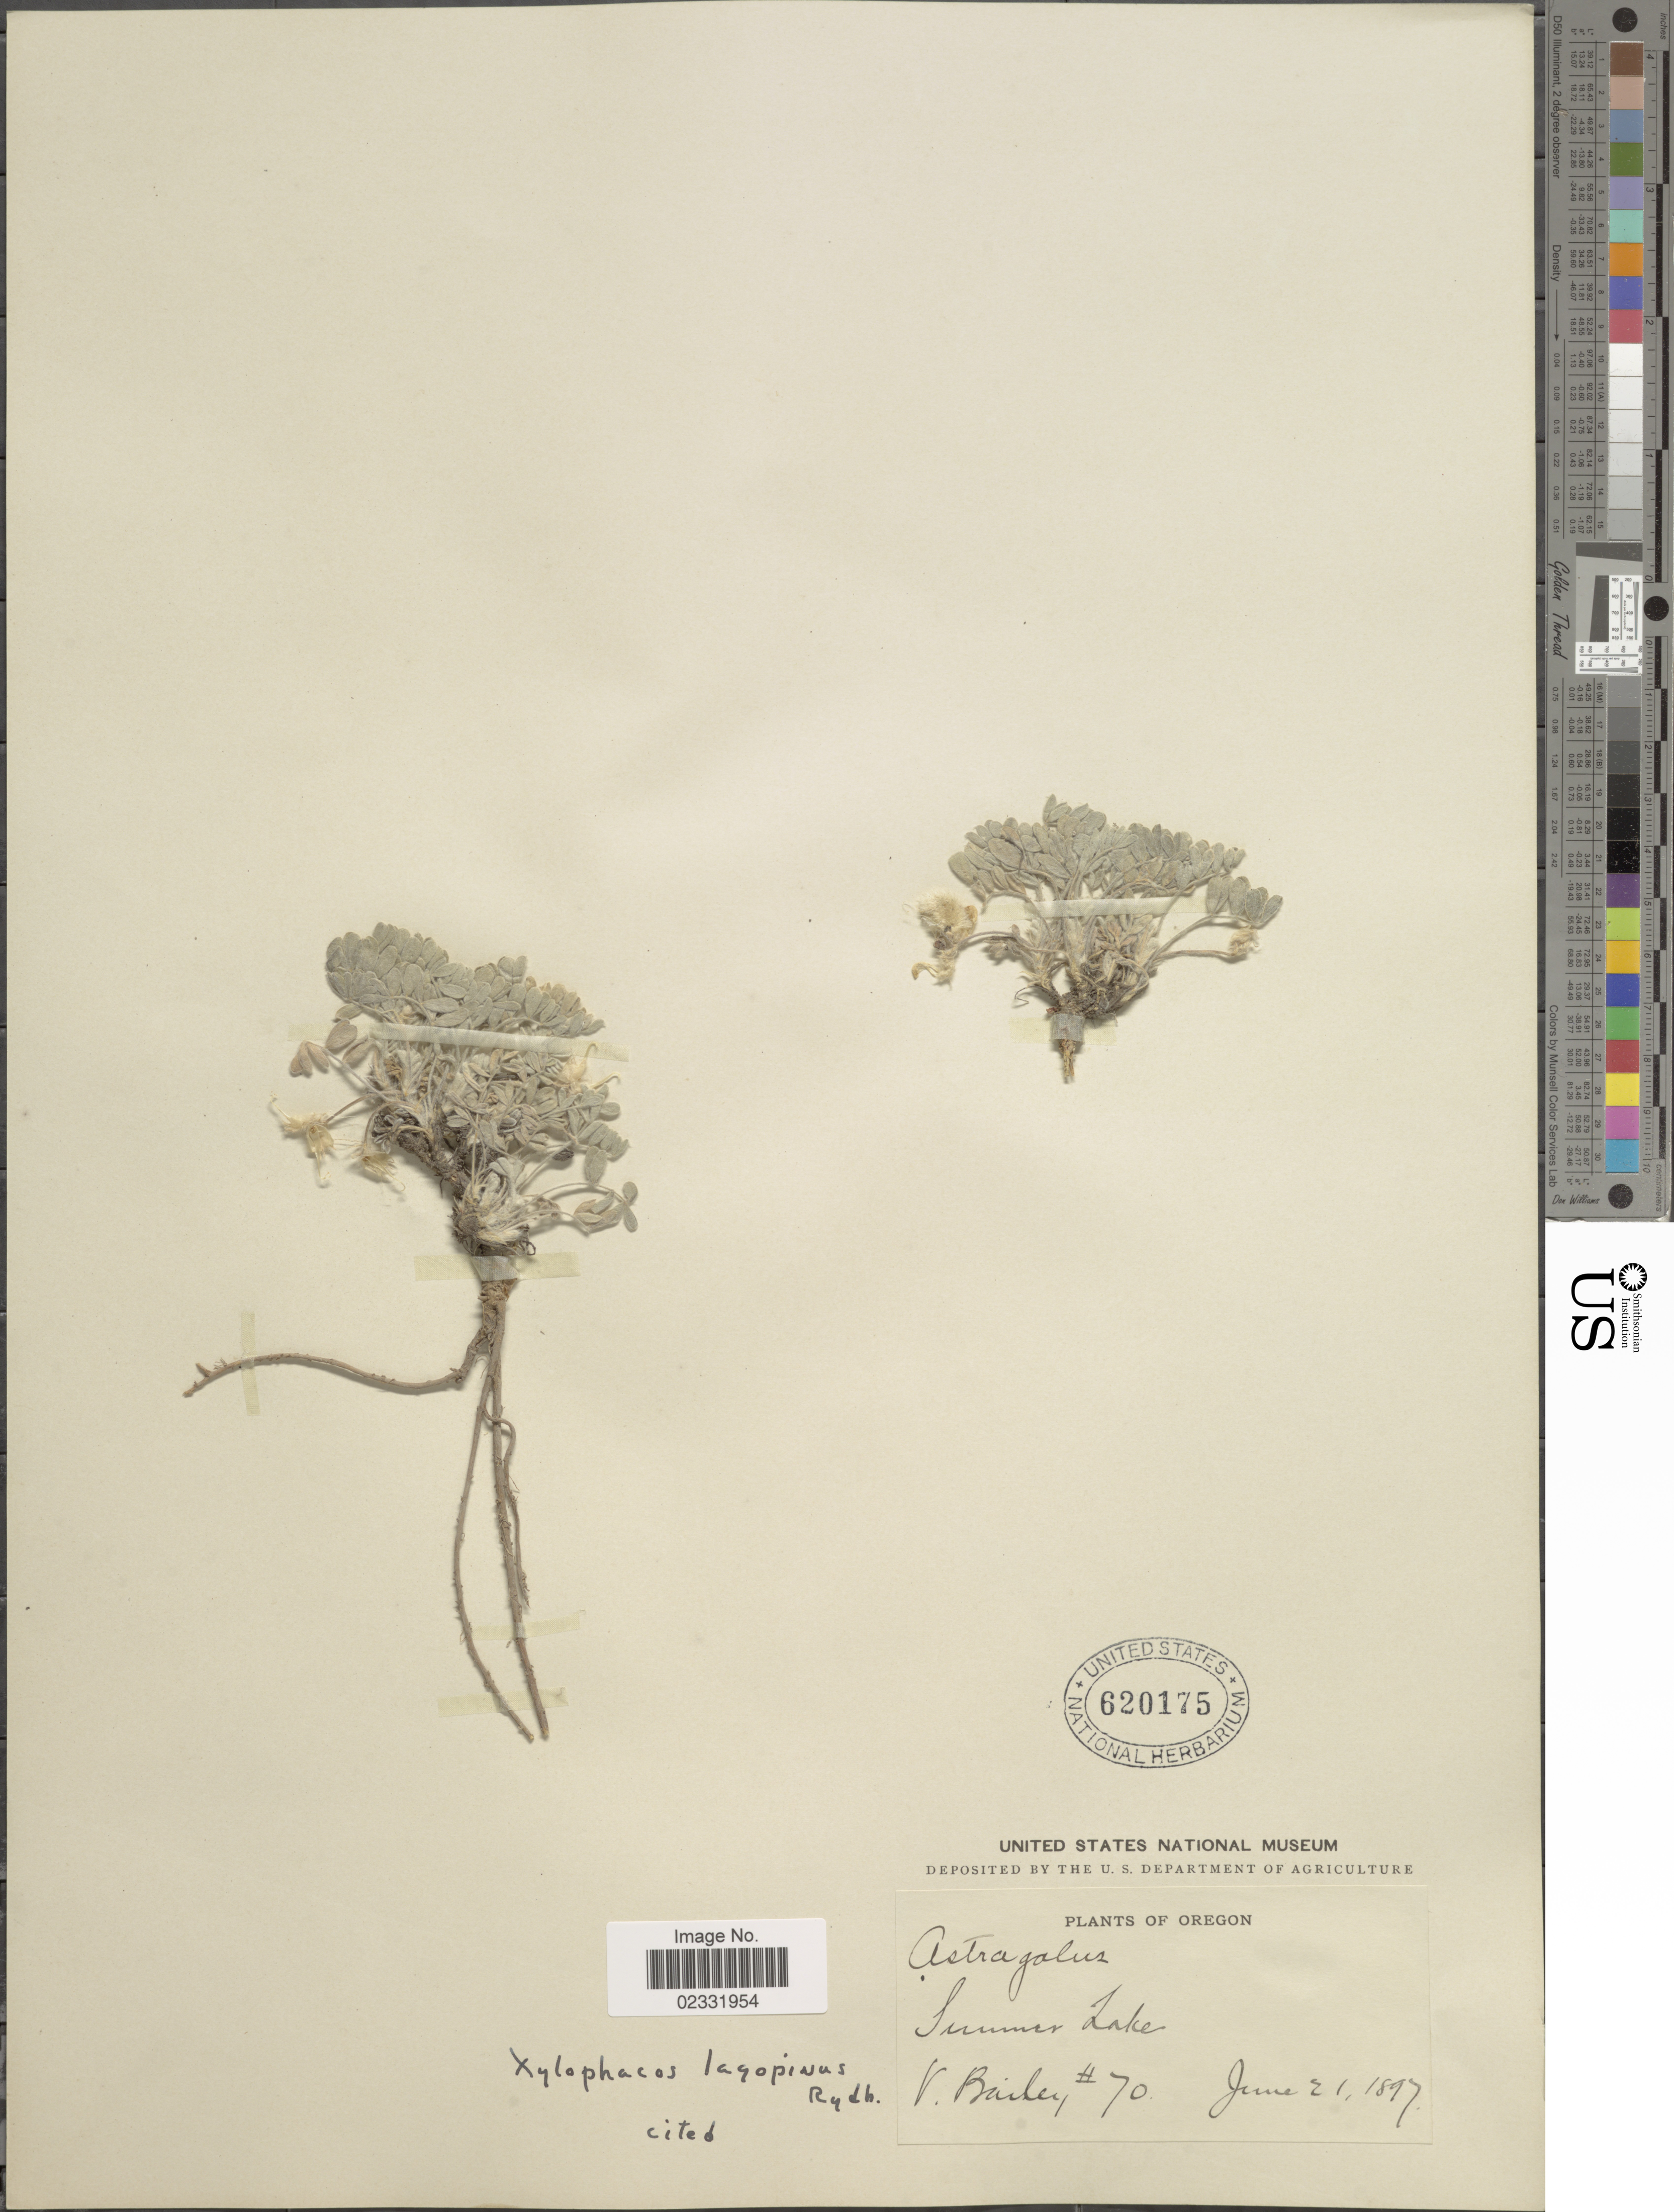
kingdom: Plantae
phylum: Tracheophyta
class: Magnoliopsida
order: Fabales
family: Fabaceae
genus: Astragalus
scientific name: Astragalus lagopinus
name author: (Rydb.) M. Peck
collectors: V. Bailey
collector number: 70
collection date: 1897-06-21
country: United States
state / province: Oregon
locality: Summer Lake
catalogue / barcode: US 620175